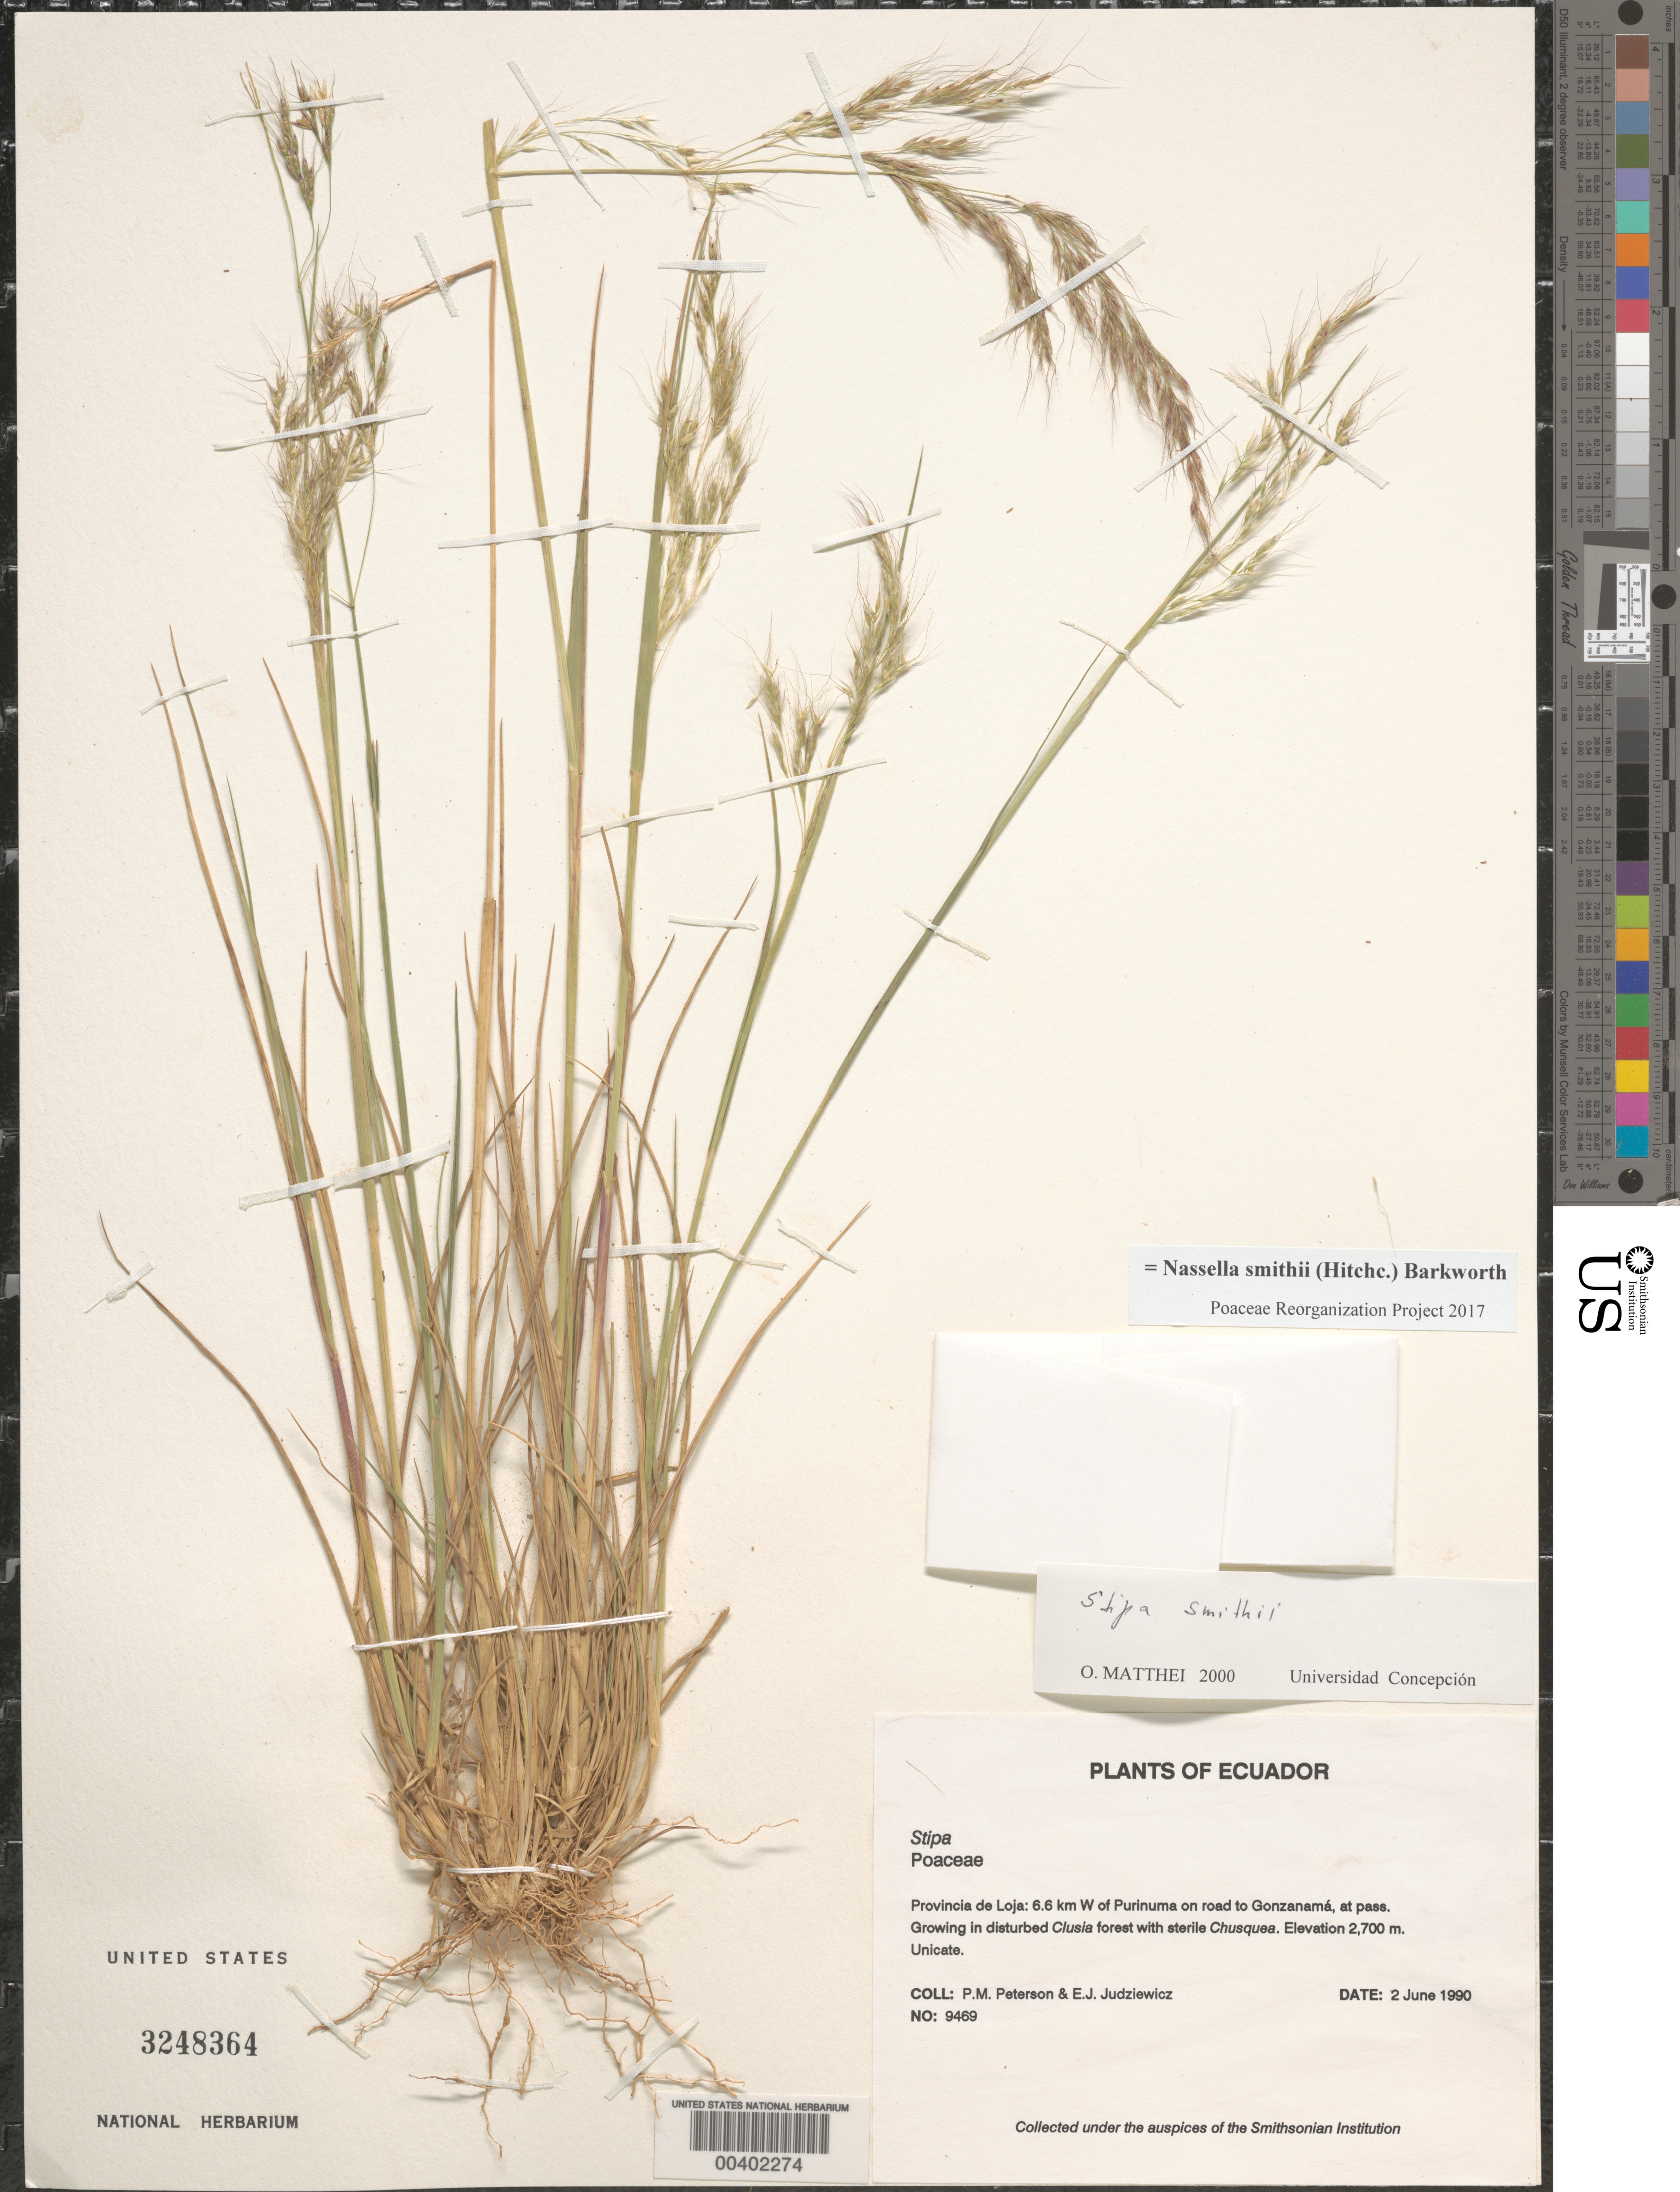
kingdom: Plantae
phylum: Tracheophyta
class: Liliopsida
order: Poales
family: Poaceae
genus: Nassella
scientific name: Nassella smithii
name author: (Hitchc.) Barkworth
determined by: Poaceae Reorganization Project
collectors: P. M. Peterson & E. J. Judziewicz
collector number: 09469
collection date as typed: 02 Jun 1990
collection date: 1990-06-02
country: Ecuador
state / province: Loja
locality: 6.6 km W of Purinuma on road to Gonzanamá, at Pass.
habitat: Growing in disturbed Clusia forest with sterile Chusquea.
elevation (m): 2700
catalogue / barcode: US 3248364